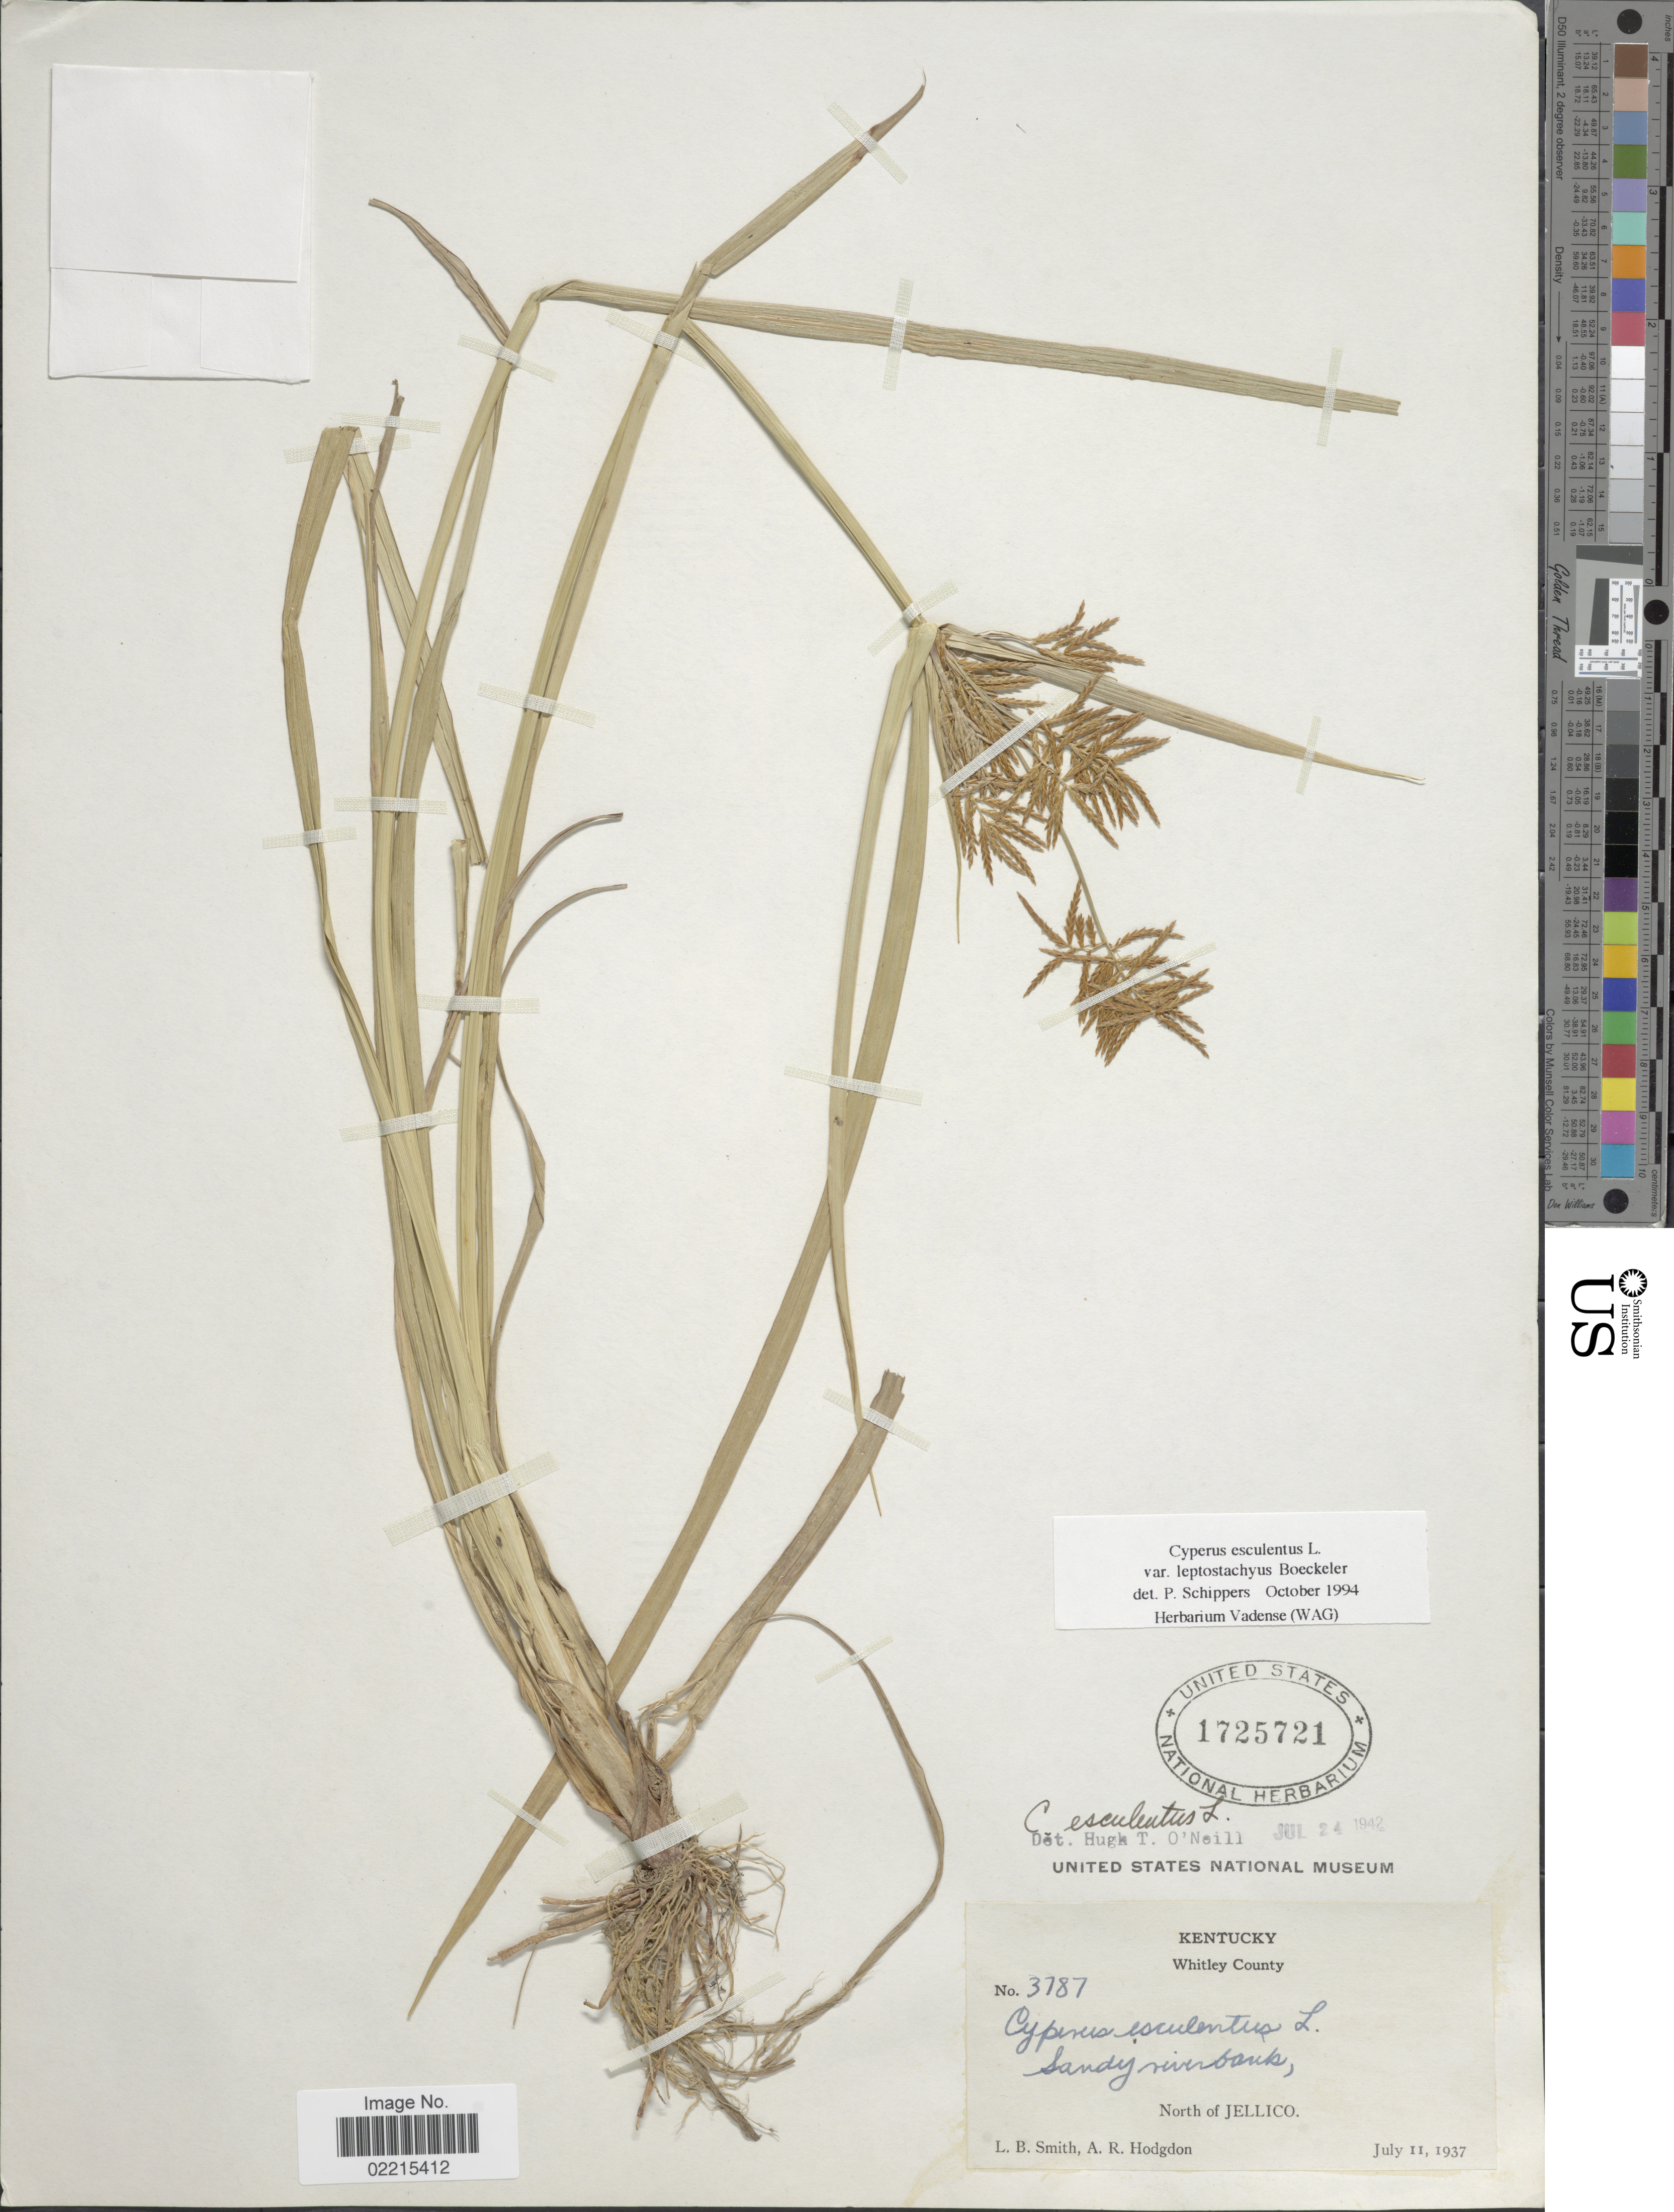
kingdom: Plantae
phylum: Tracheophyta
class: Liliopsida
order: Poales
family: Cyperaceae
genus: Cyperus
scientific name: Cyperus esculentus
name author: L.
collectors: L. Smith & A. R. Hodgdon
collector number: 3787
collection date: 1937-07-11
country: United States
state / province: Kentucky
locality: Whitley County, sandy riverbanks, North of Jellico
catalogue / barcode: US 1725721